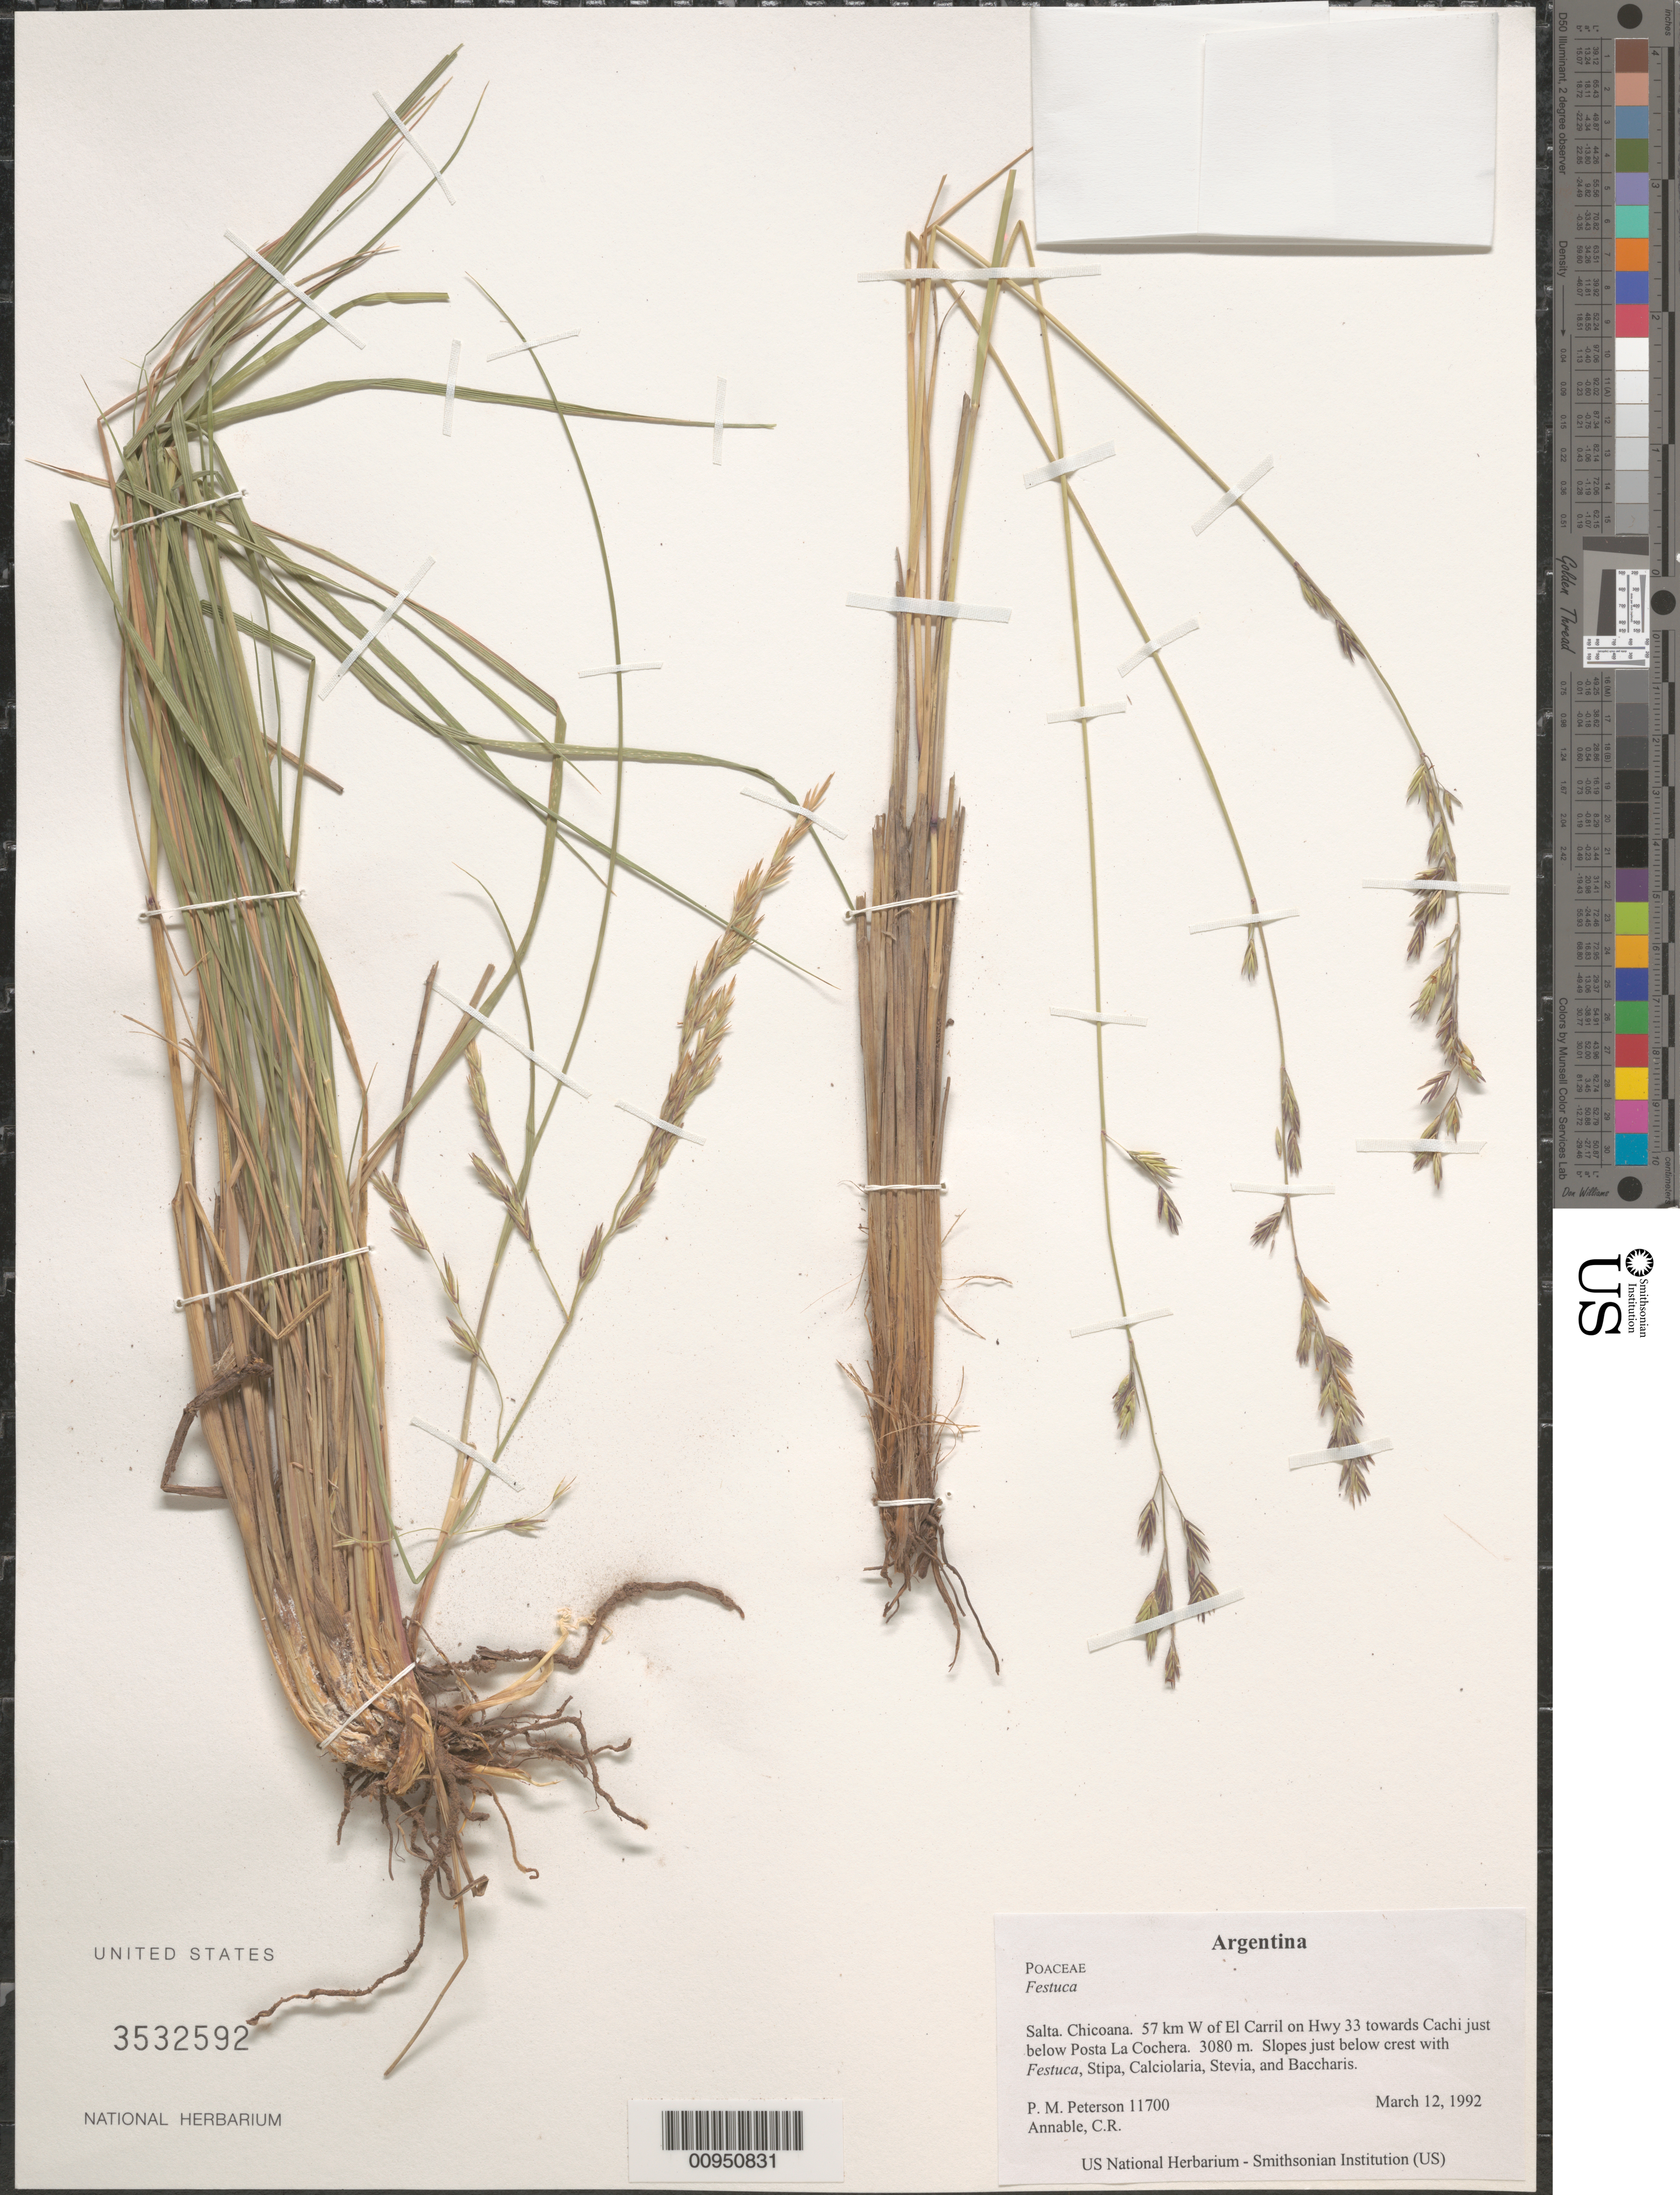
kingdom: Plantae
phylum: Tracheophyta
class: Liliopsida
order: Poales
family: Poaceae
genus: Festuca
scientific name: Festuca sp.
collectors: P. M. Peterson & C. R. Annable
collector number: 11700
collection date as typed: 12 Mar 1992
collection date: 1992-03-12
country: Argentina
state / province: Salta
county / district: Chicoana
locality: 57 km W of El Carril on Hwy 33 towards Cachi just below Posta La Cochera.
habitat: Slopes just below crest with Festuca, Stipa, Calciolaria, Stevia, and Baccharis.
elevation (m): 3080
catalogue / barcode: US 3532592